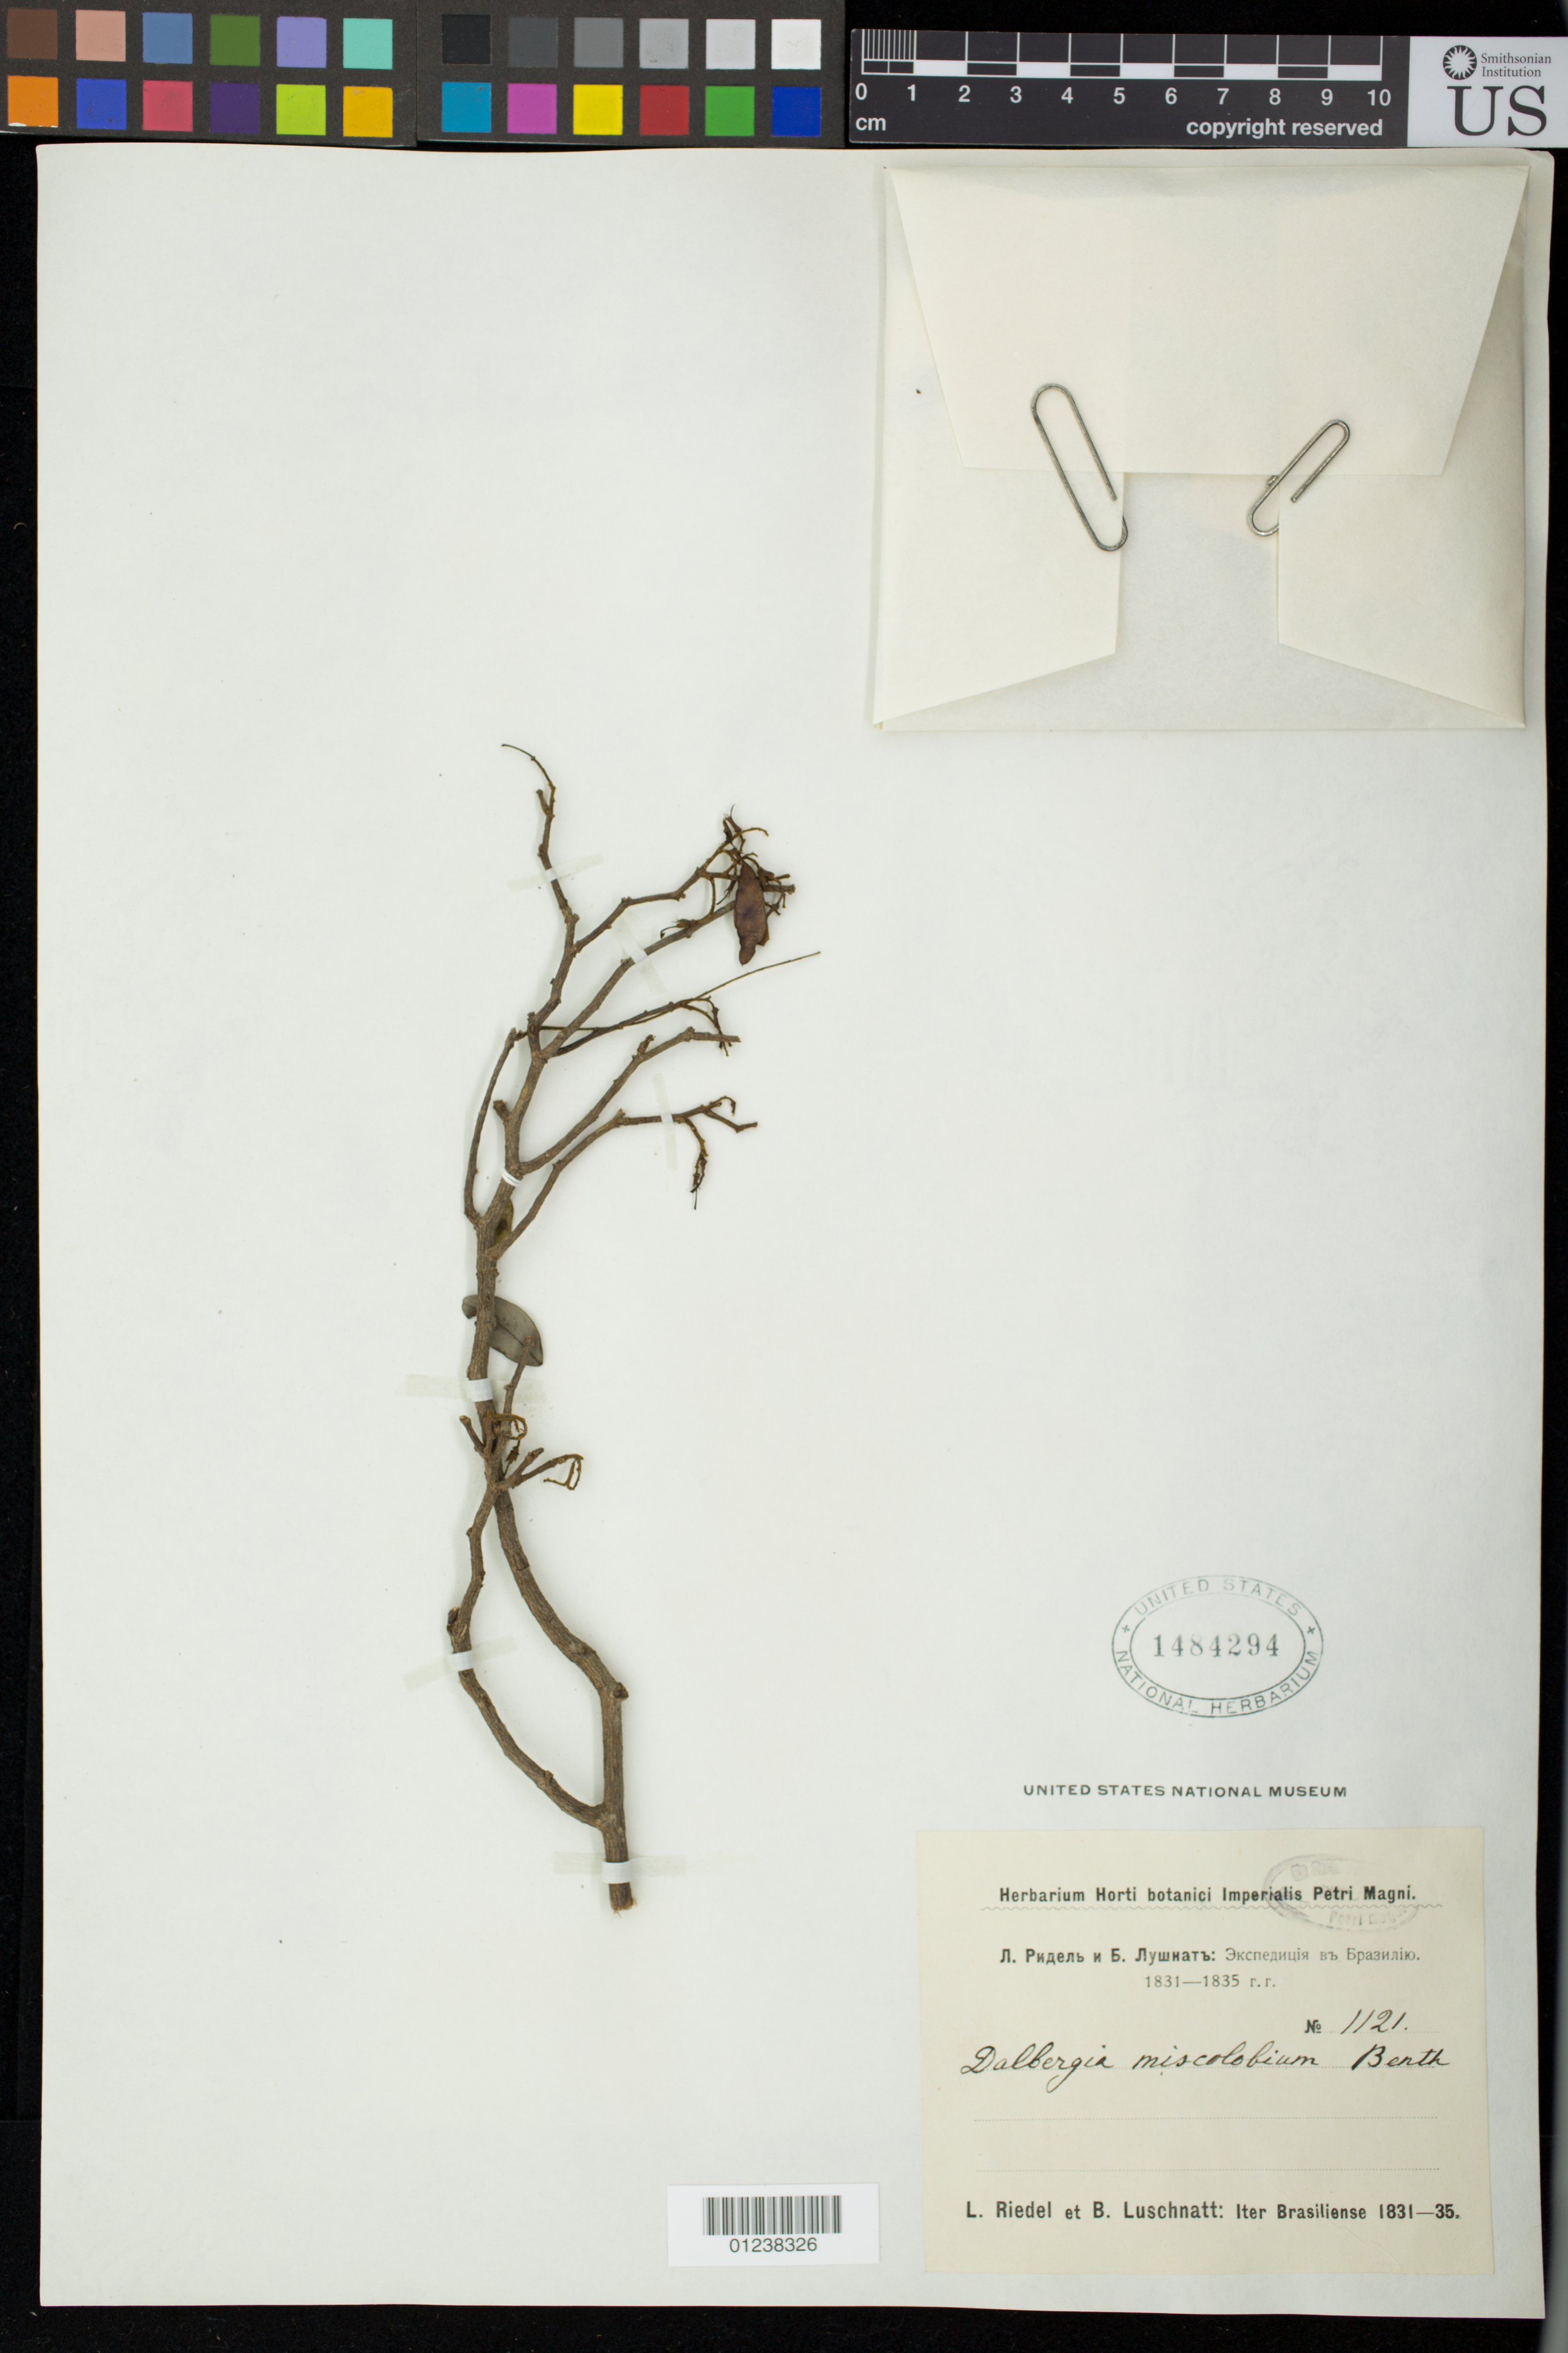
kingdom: Plantae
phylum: Tracheophyta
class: Magnoliopsida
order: Fabales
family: Fabaceae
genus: Dalbergia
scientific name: Dalbergia miscolobium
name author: Benth.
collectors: L. Riedel & B. Luschnatt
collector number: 1121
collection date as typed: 1831 to -- --- 1835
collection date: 1831/1835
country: Brazil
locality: In sylv. aprisis pr. Mond.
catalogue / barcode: US 1484294